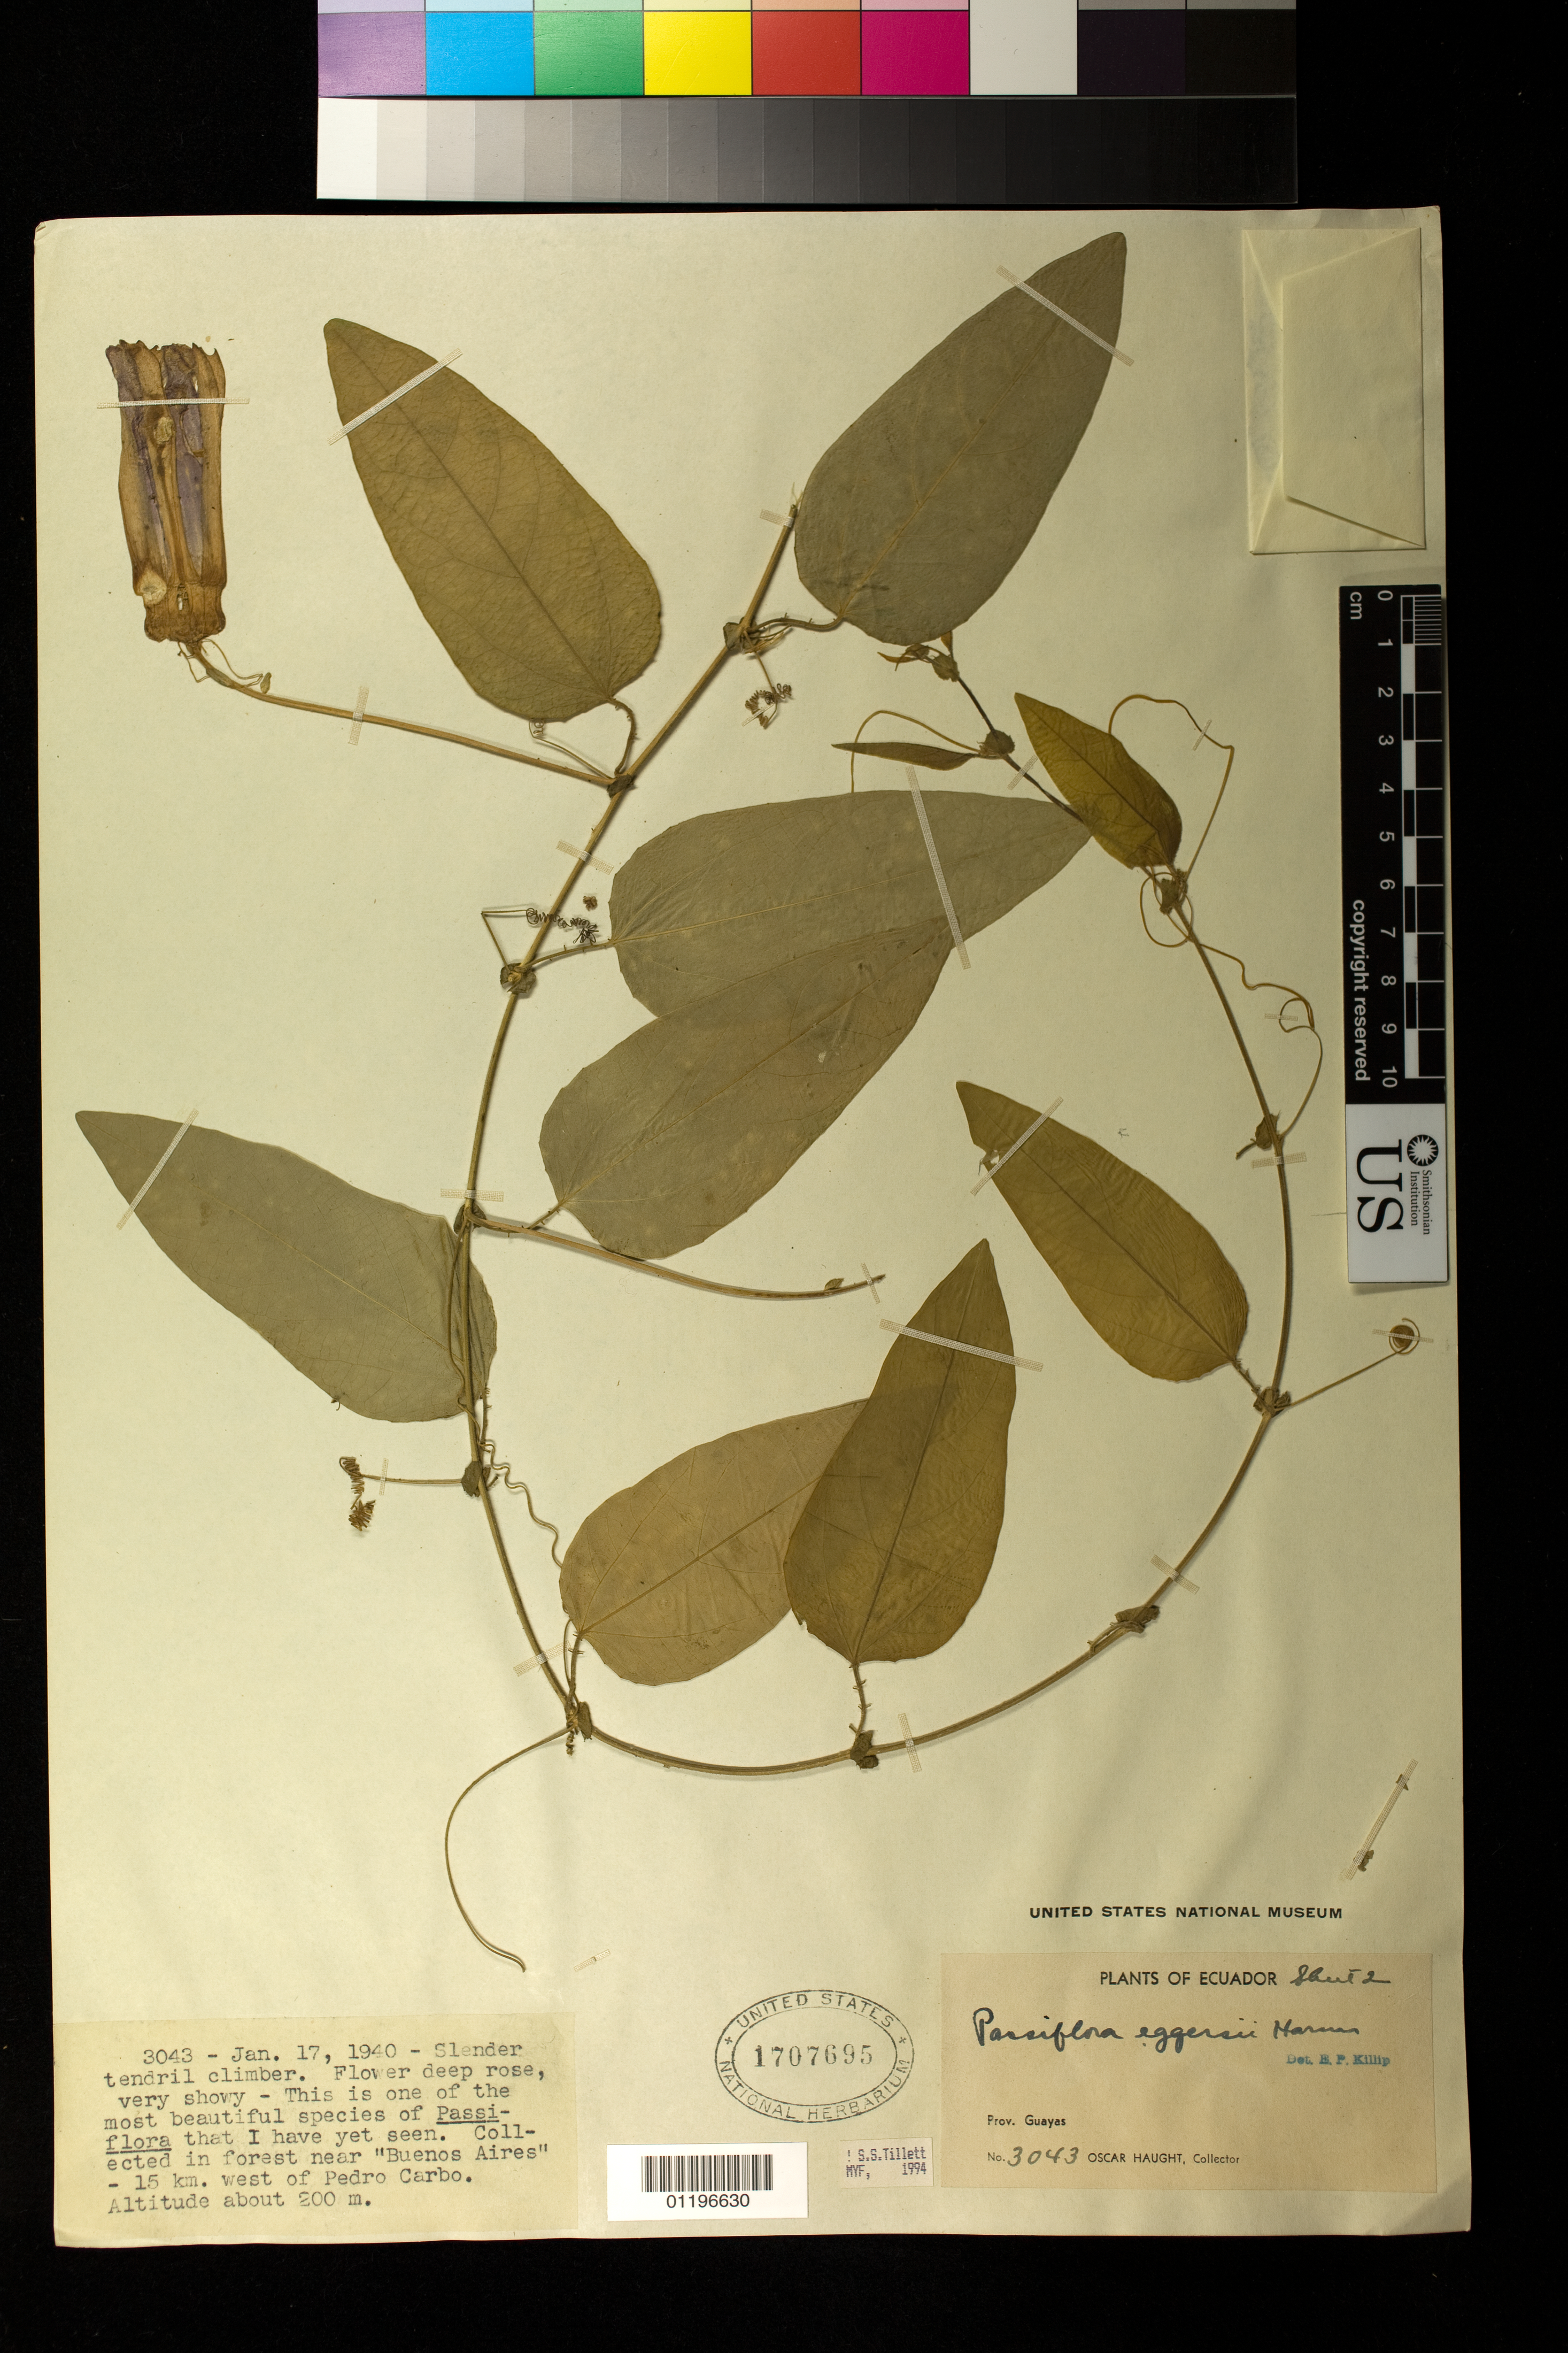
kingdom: Plantae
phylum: Tracheophyta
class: Magnoliopsida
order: Malpighiales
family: Passifloraceae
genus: Passiflora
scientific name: Passiflora eggersii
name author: Harms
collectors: O. L. Haught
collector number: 3043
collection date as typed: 17 Jan 1940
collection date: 1940-01-17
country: Ecuador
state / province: Guayas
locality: In forest near Buenos Aires, 15 km west of Pedro Carbo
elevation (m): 200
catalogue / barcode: US 1707695